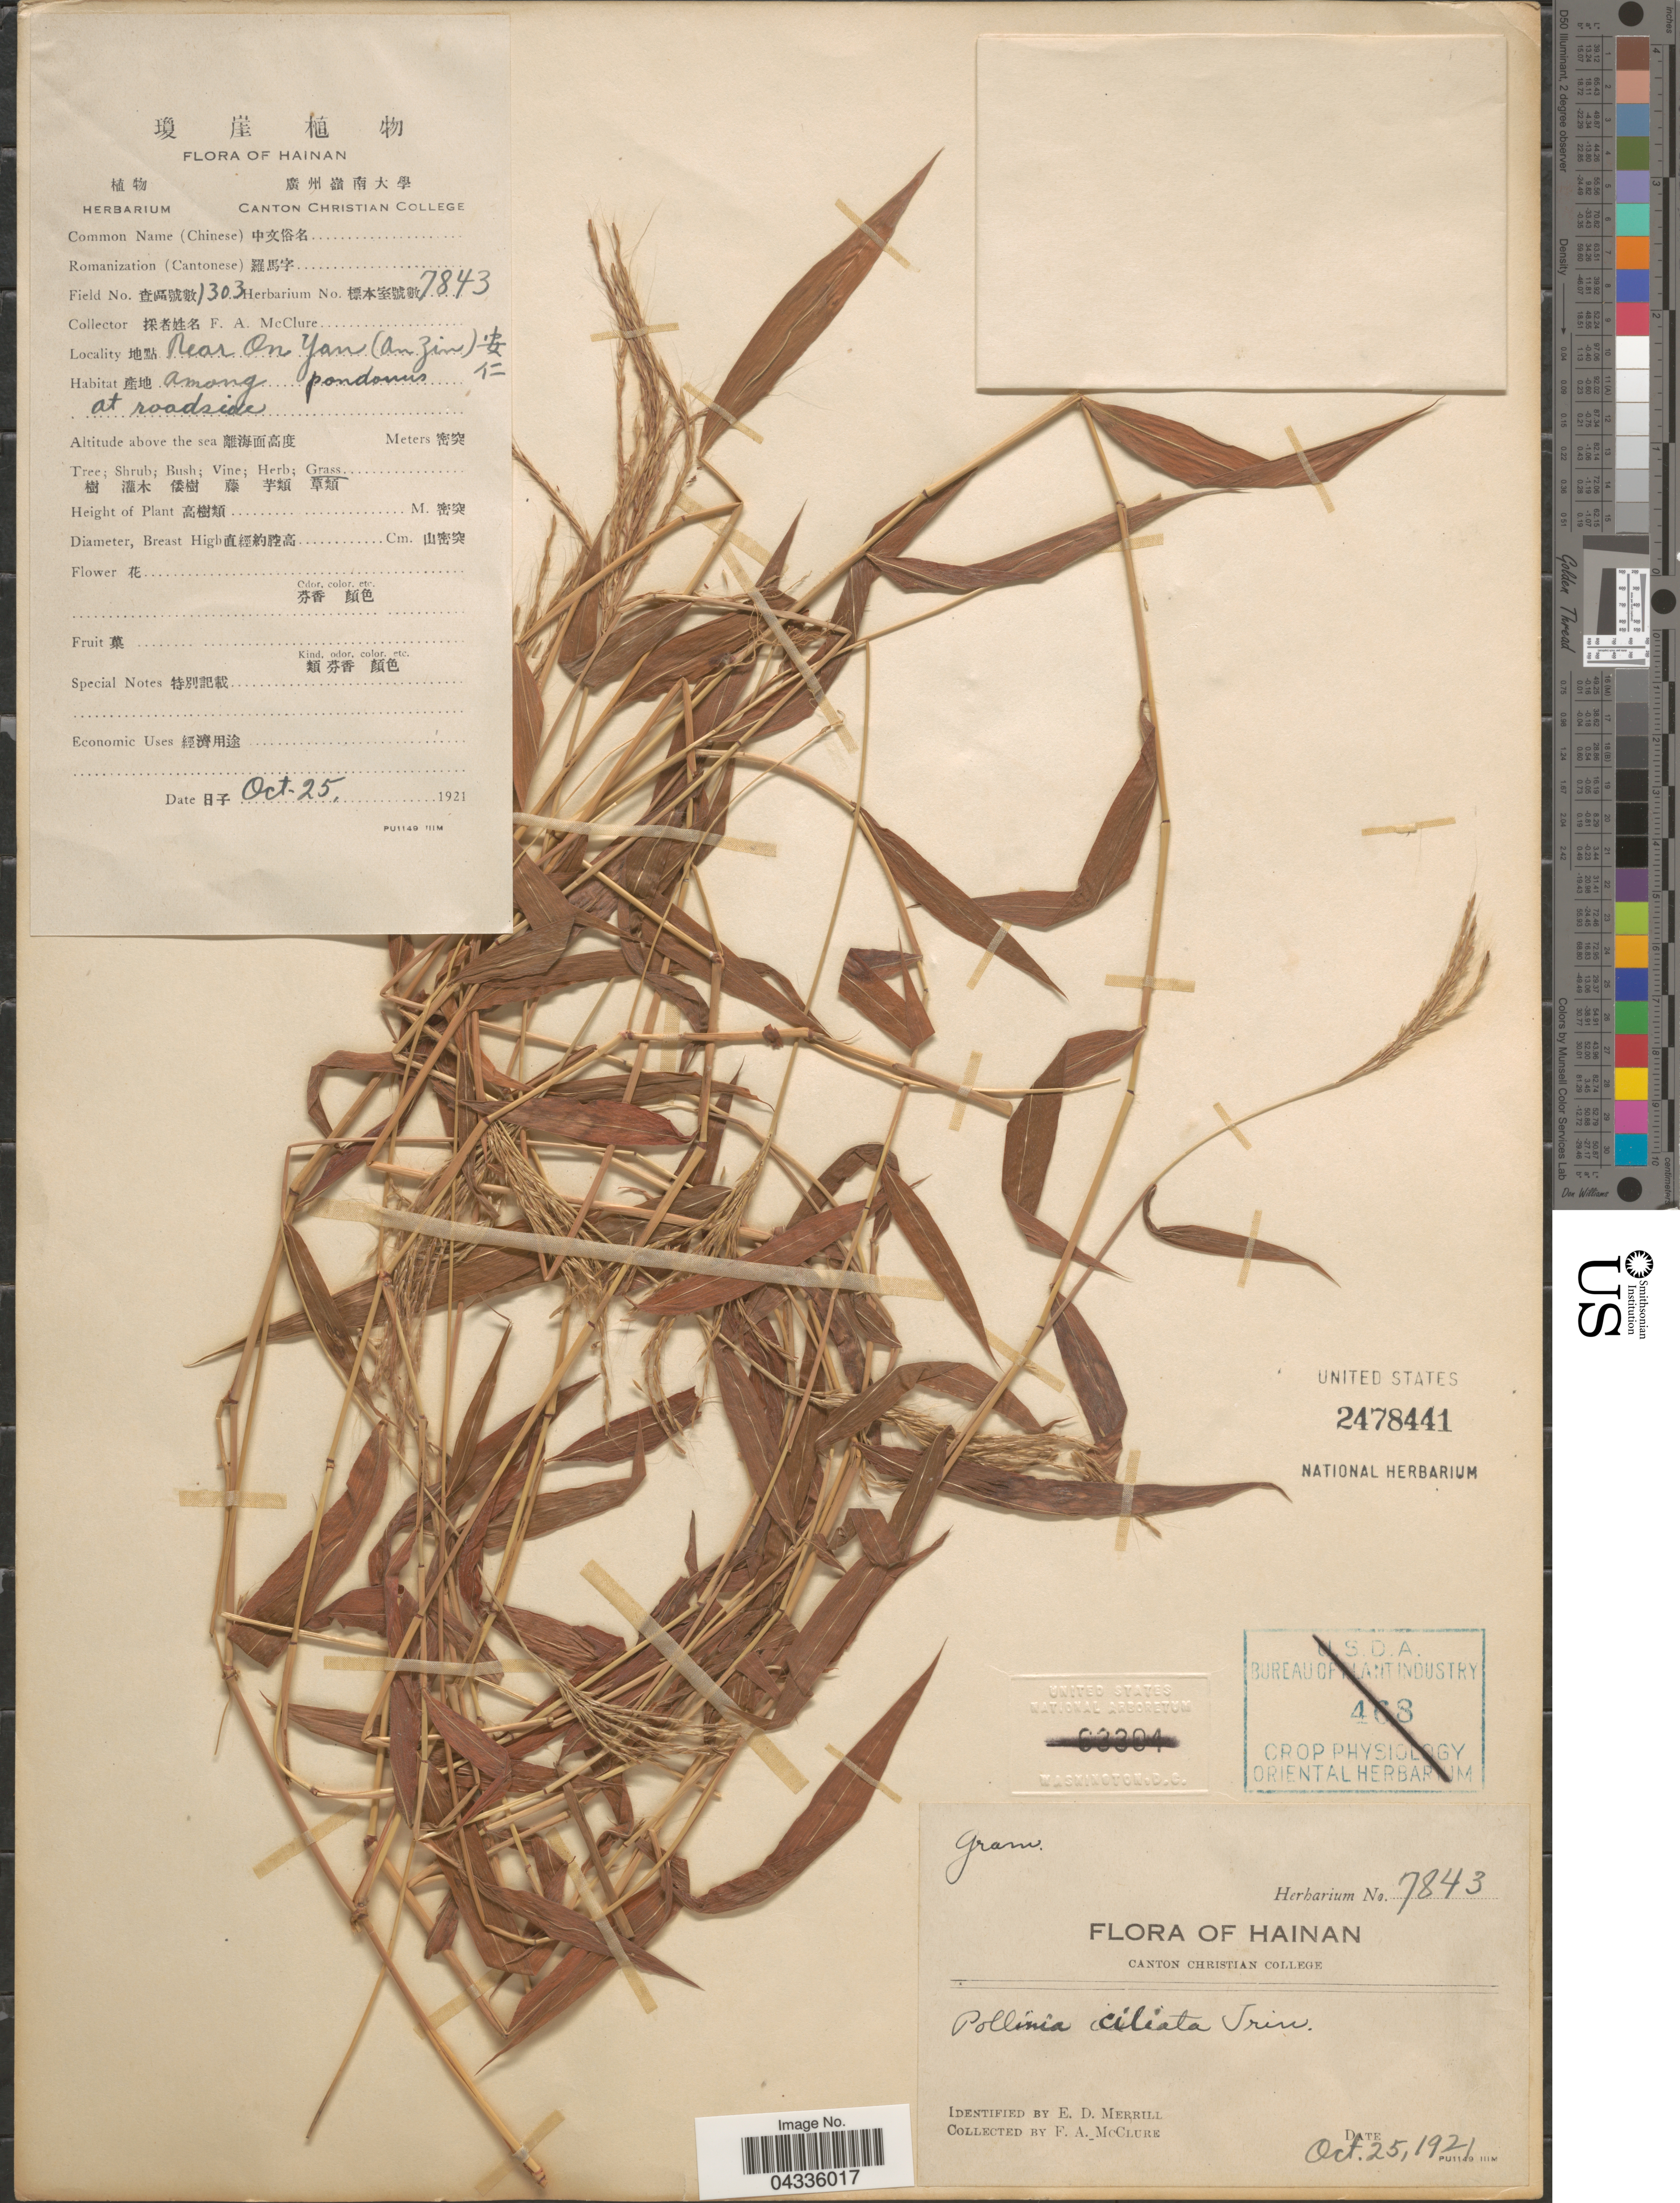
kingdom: Plantae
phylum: Tracheophyta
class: Liliopsida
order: Poales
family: Poaceae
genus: Eulalia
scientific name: Eulalia sp.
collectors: F. A. McClure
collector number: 7843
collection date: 1921-10-25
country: China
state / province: Hainan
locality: Near On Yan (An Zin) X.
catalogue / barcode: US 2478441